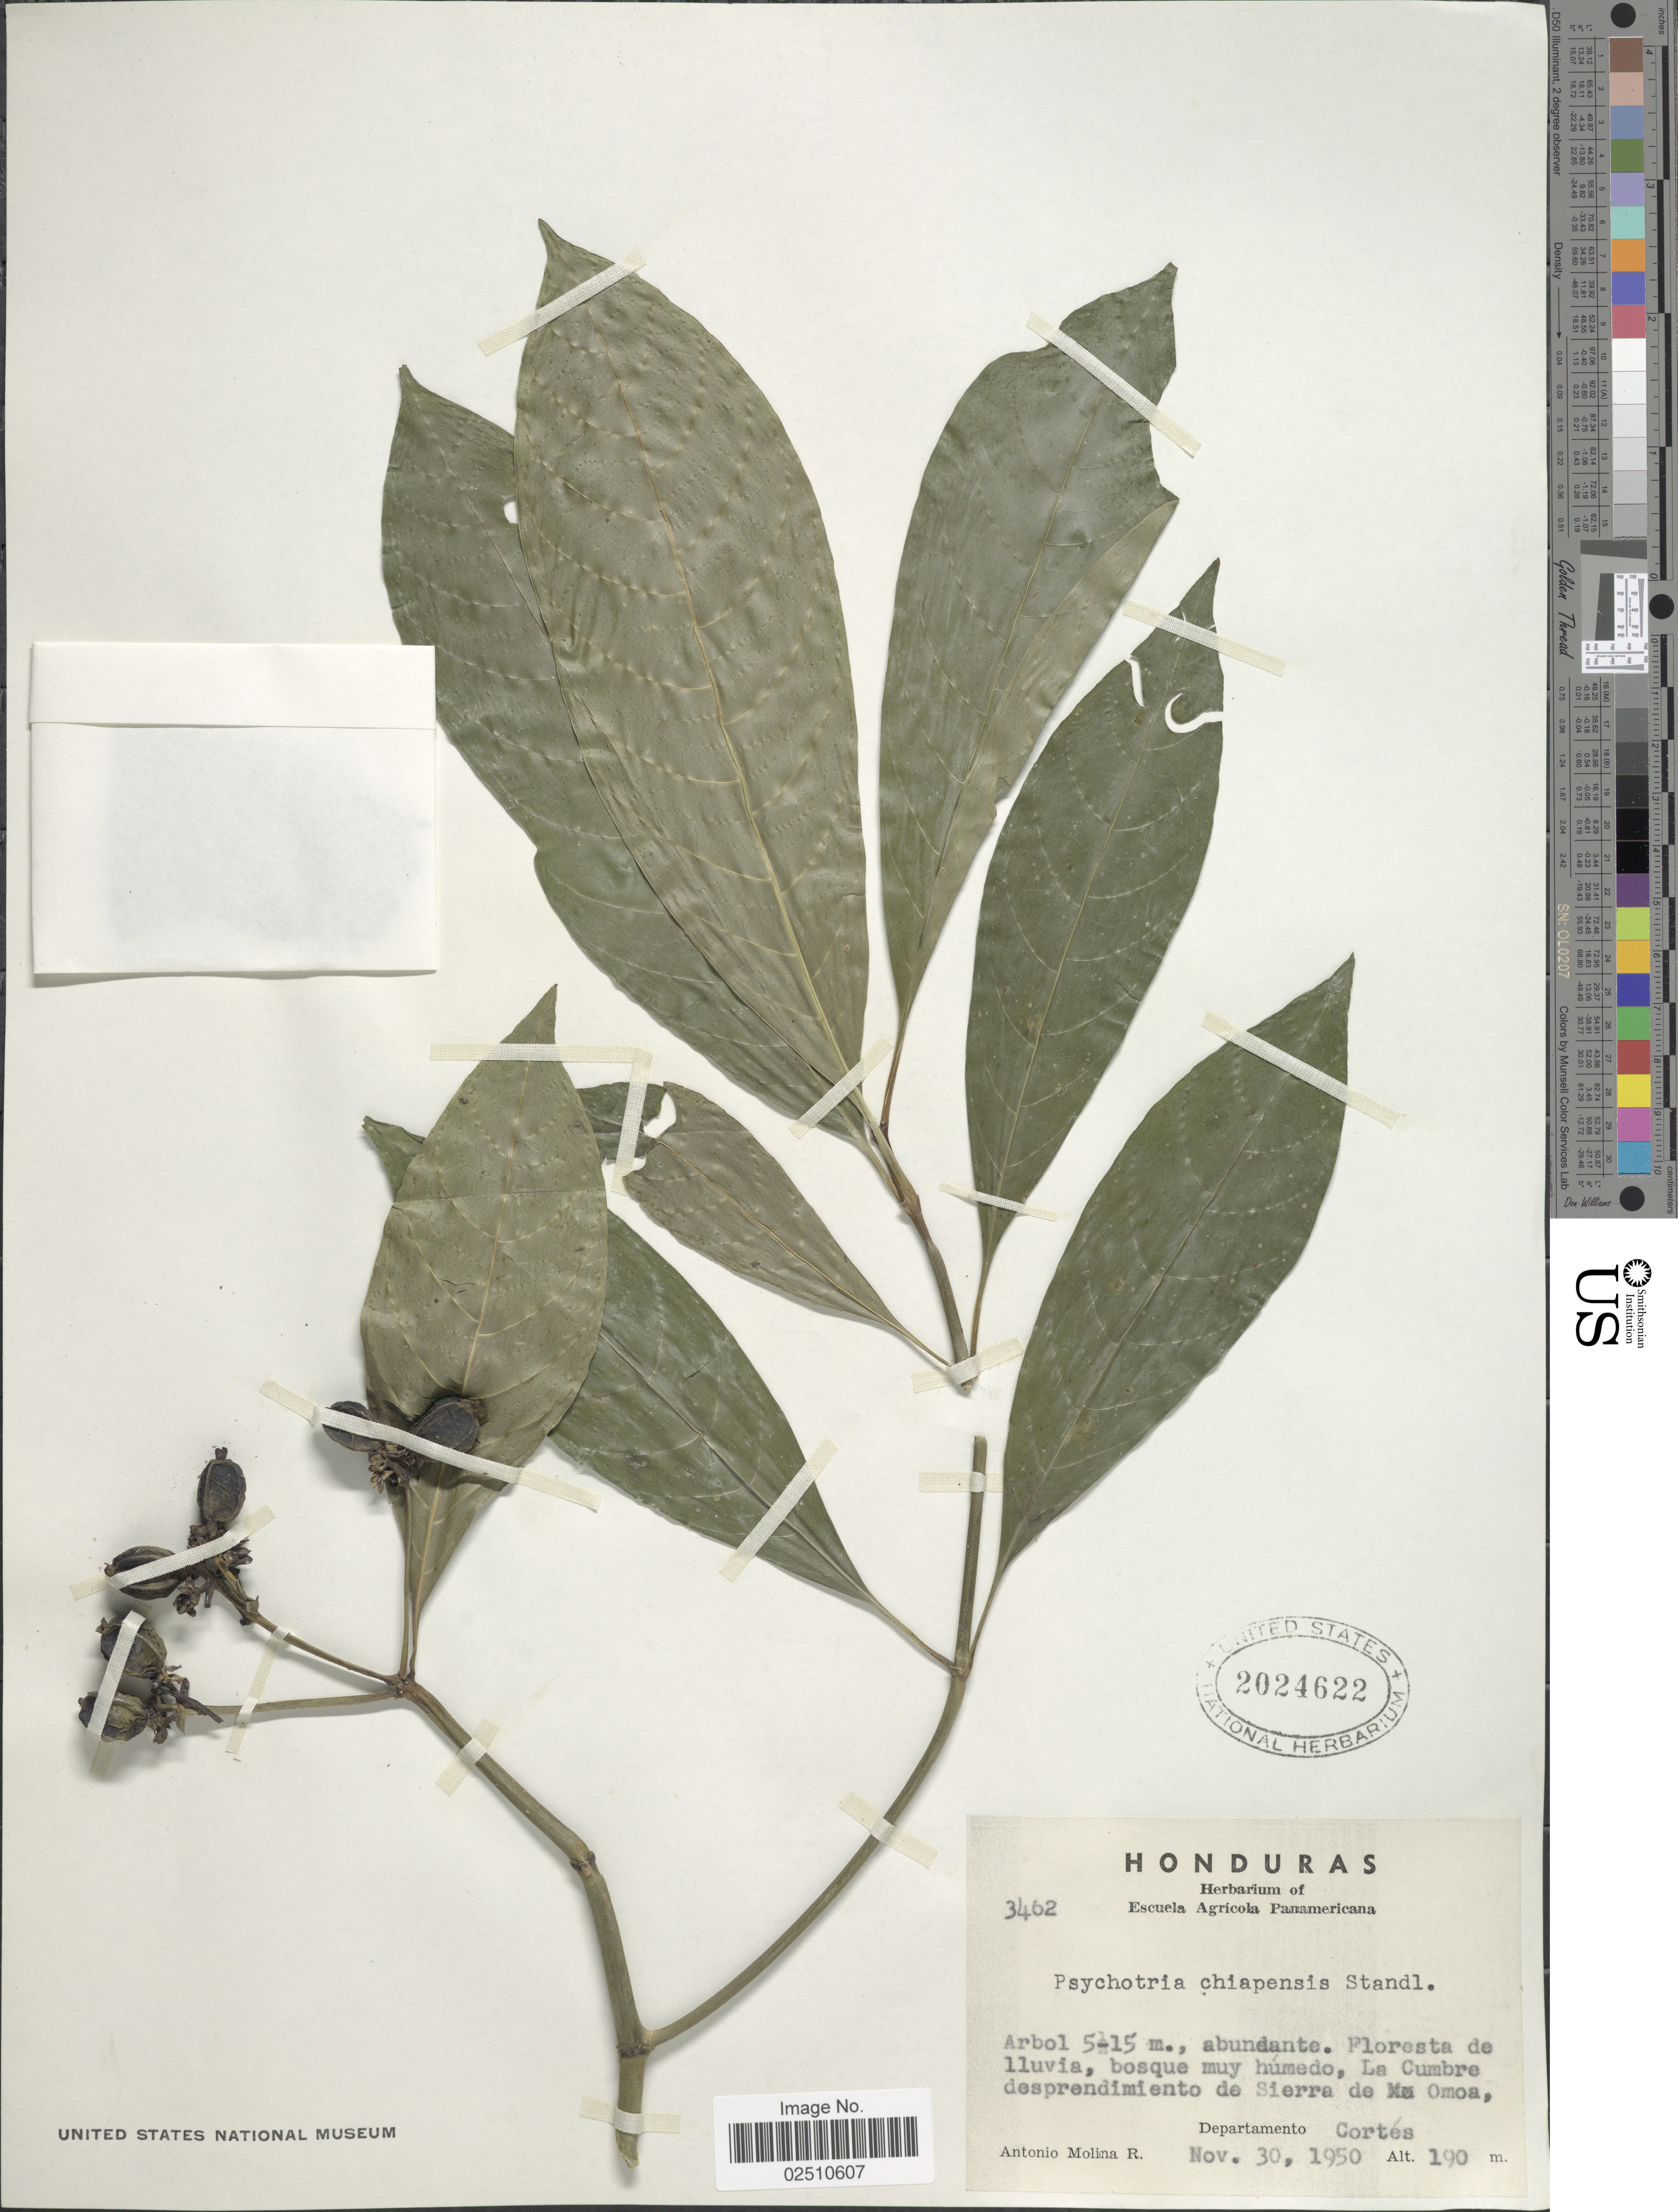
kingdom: Plantae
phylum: Tracheophyta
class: Magnoliopsida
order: Gentianales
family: Rubiaceae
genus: Psychotria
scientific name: Psychotria chiapensis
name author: Standl.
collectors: A. Molina R.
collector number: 3462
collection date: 1950-11-30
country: Honduras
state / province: Cortés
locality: La Cumbre desprendimiento de Sierra de Omoa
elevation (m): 190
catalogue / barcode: US 2024622